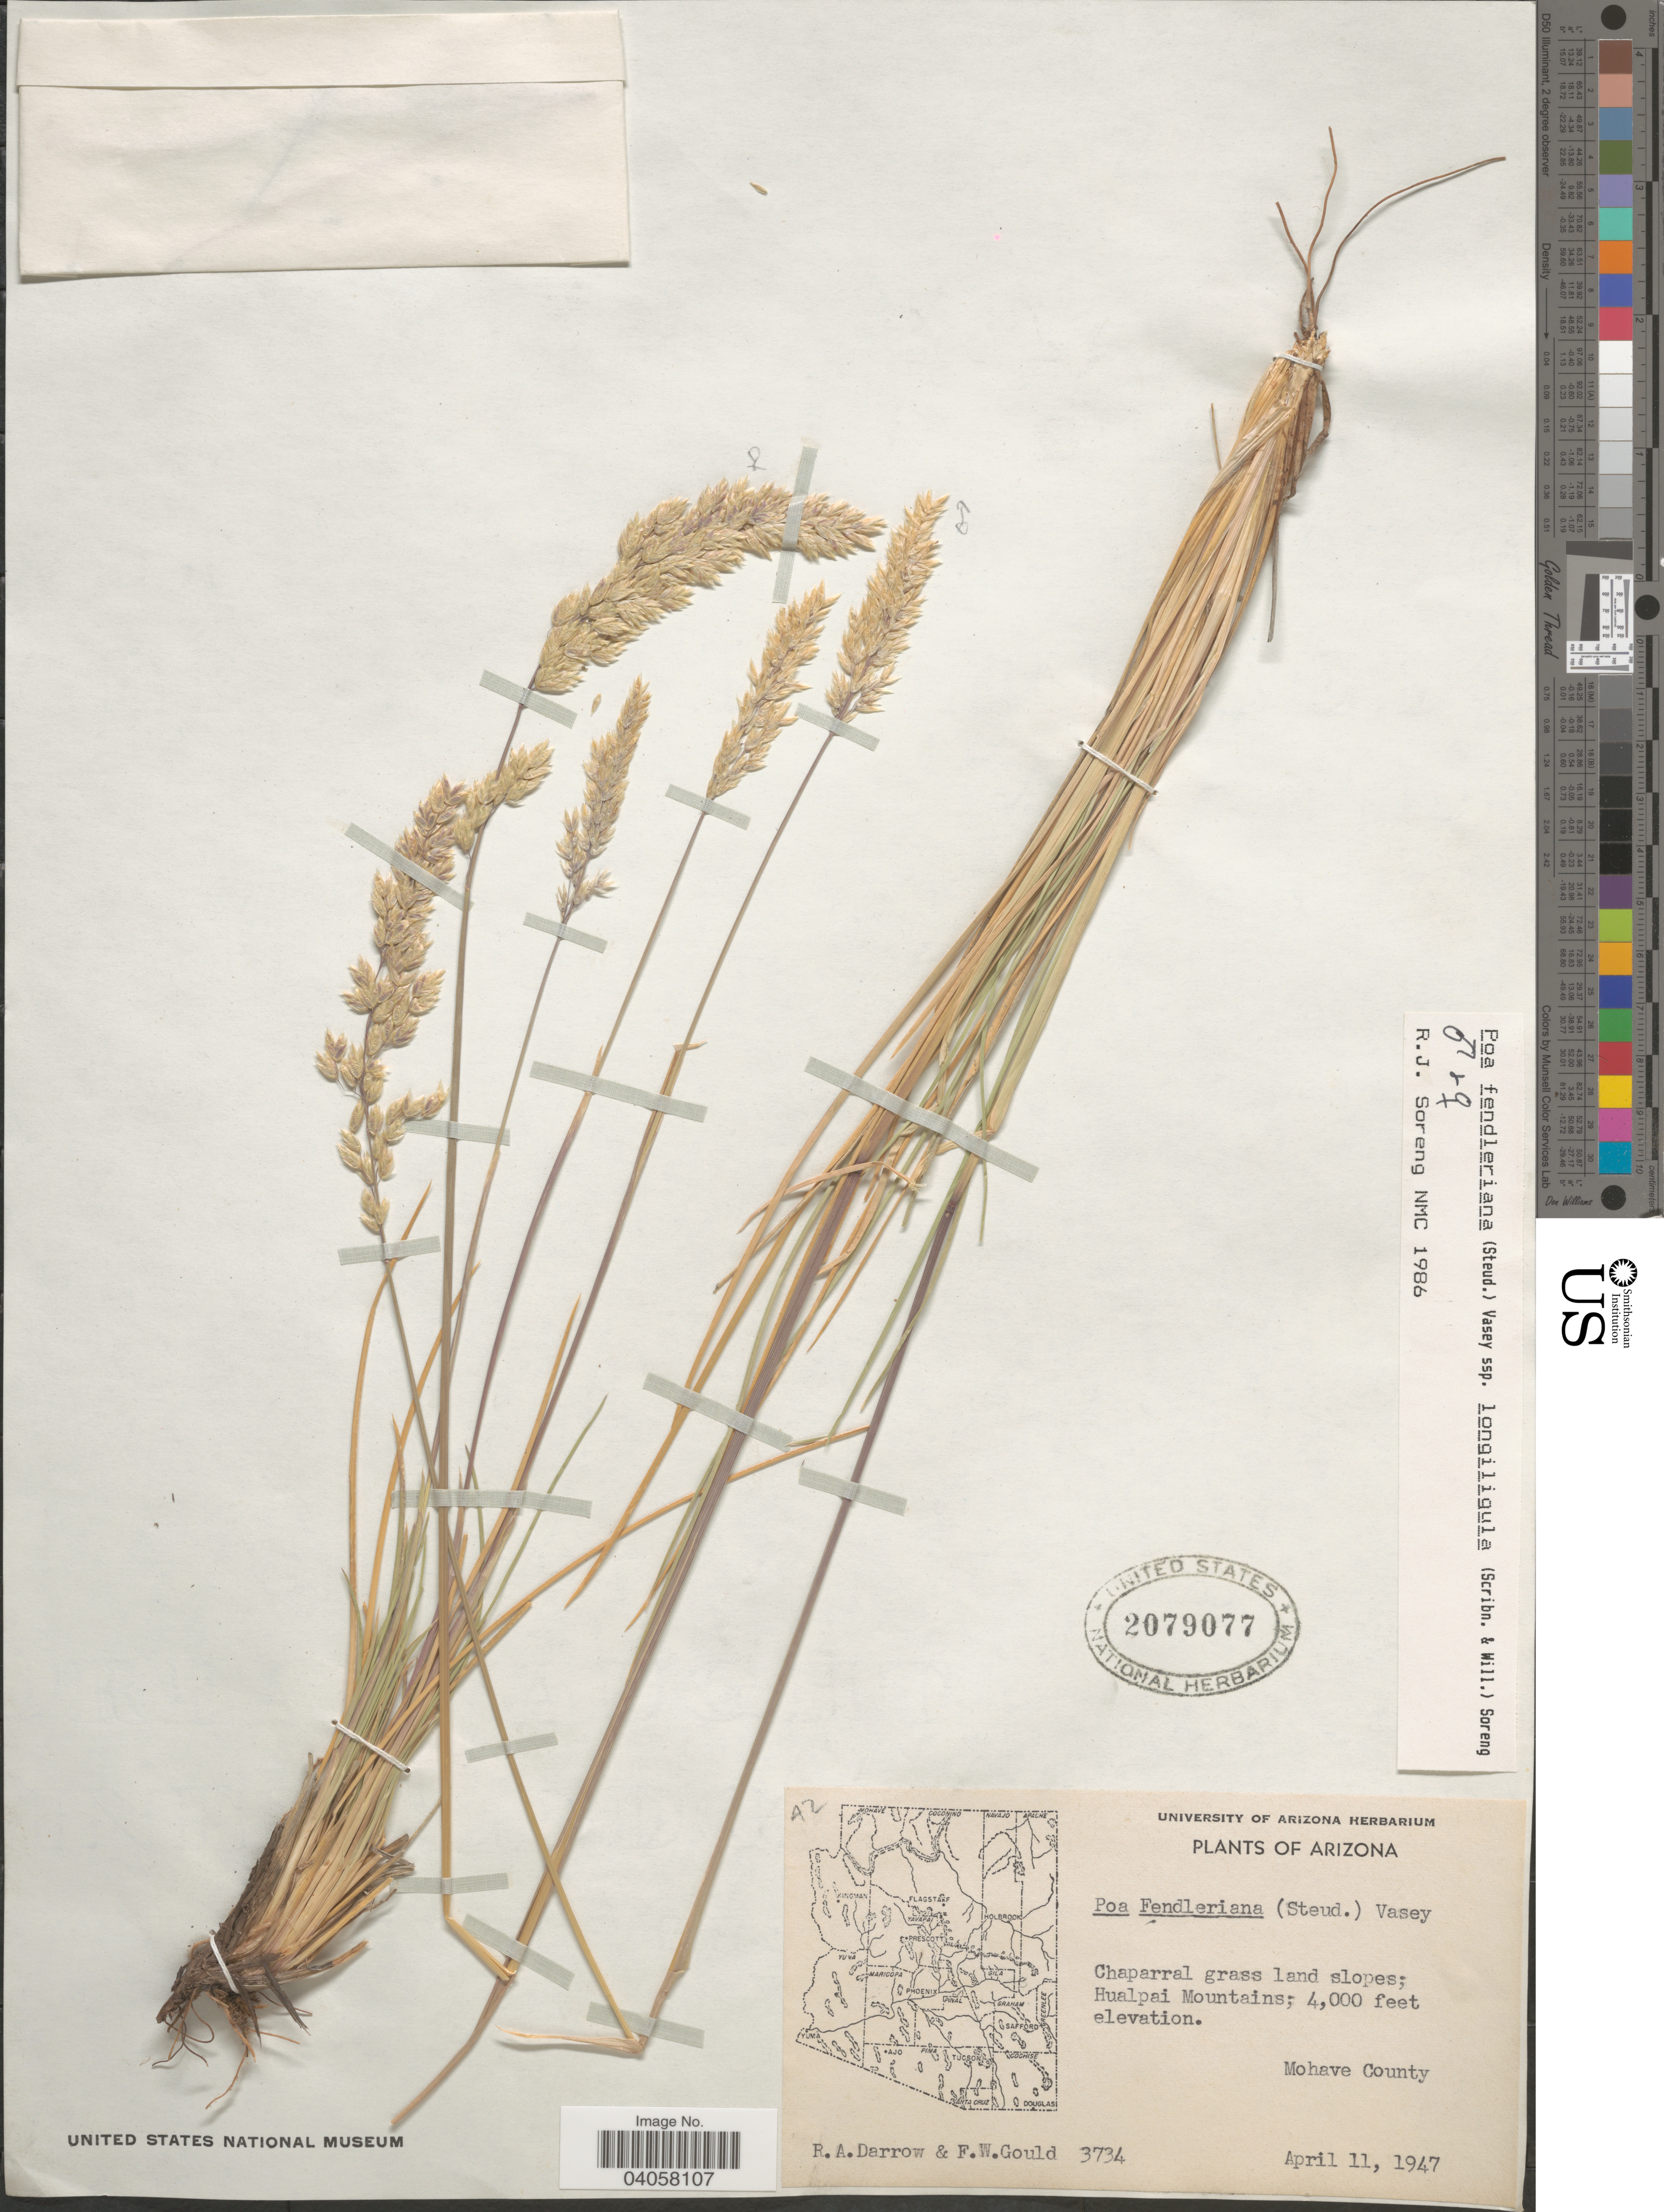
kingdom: Plantae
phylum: Tracheophyta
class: Liliopsida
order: Poales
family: Poaceae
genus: Poa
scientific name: Poa fendleriana subsp. longiligula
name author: (Scribn. & T.A. Williams) Soreng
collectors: R. A. Darrow & F. W. Gould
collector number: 3734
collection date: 1947-04-11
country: United States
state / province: Arizona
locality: Chaparral grass land slopes; Hualpai Mountains. Mohave County.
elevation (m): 1219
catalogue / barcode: US 2079077